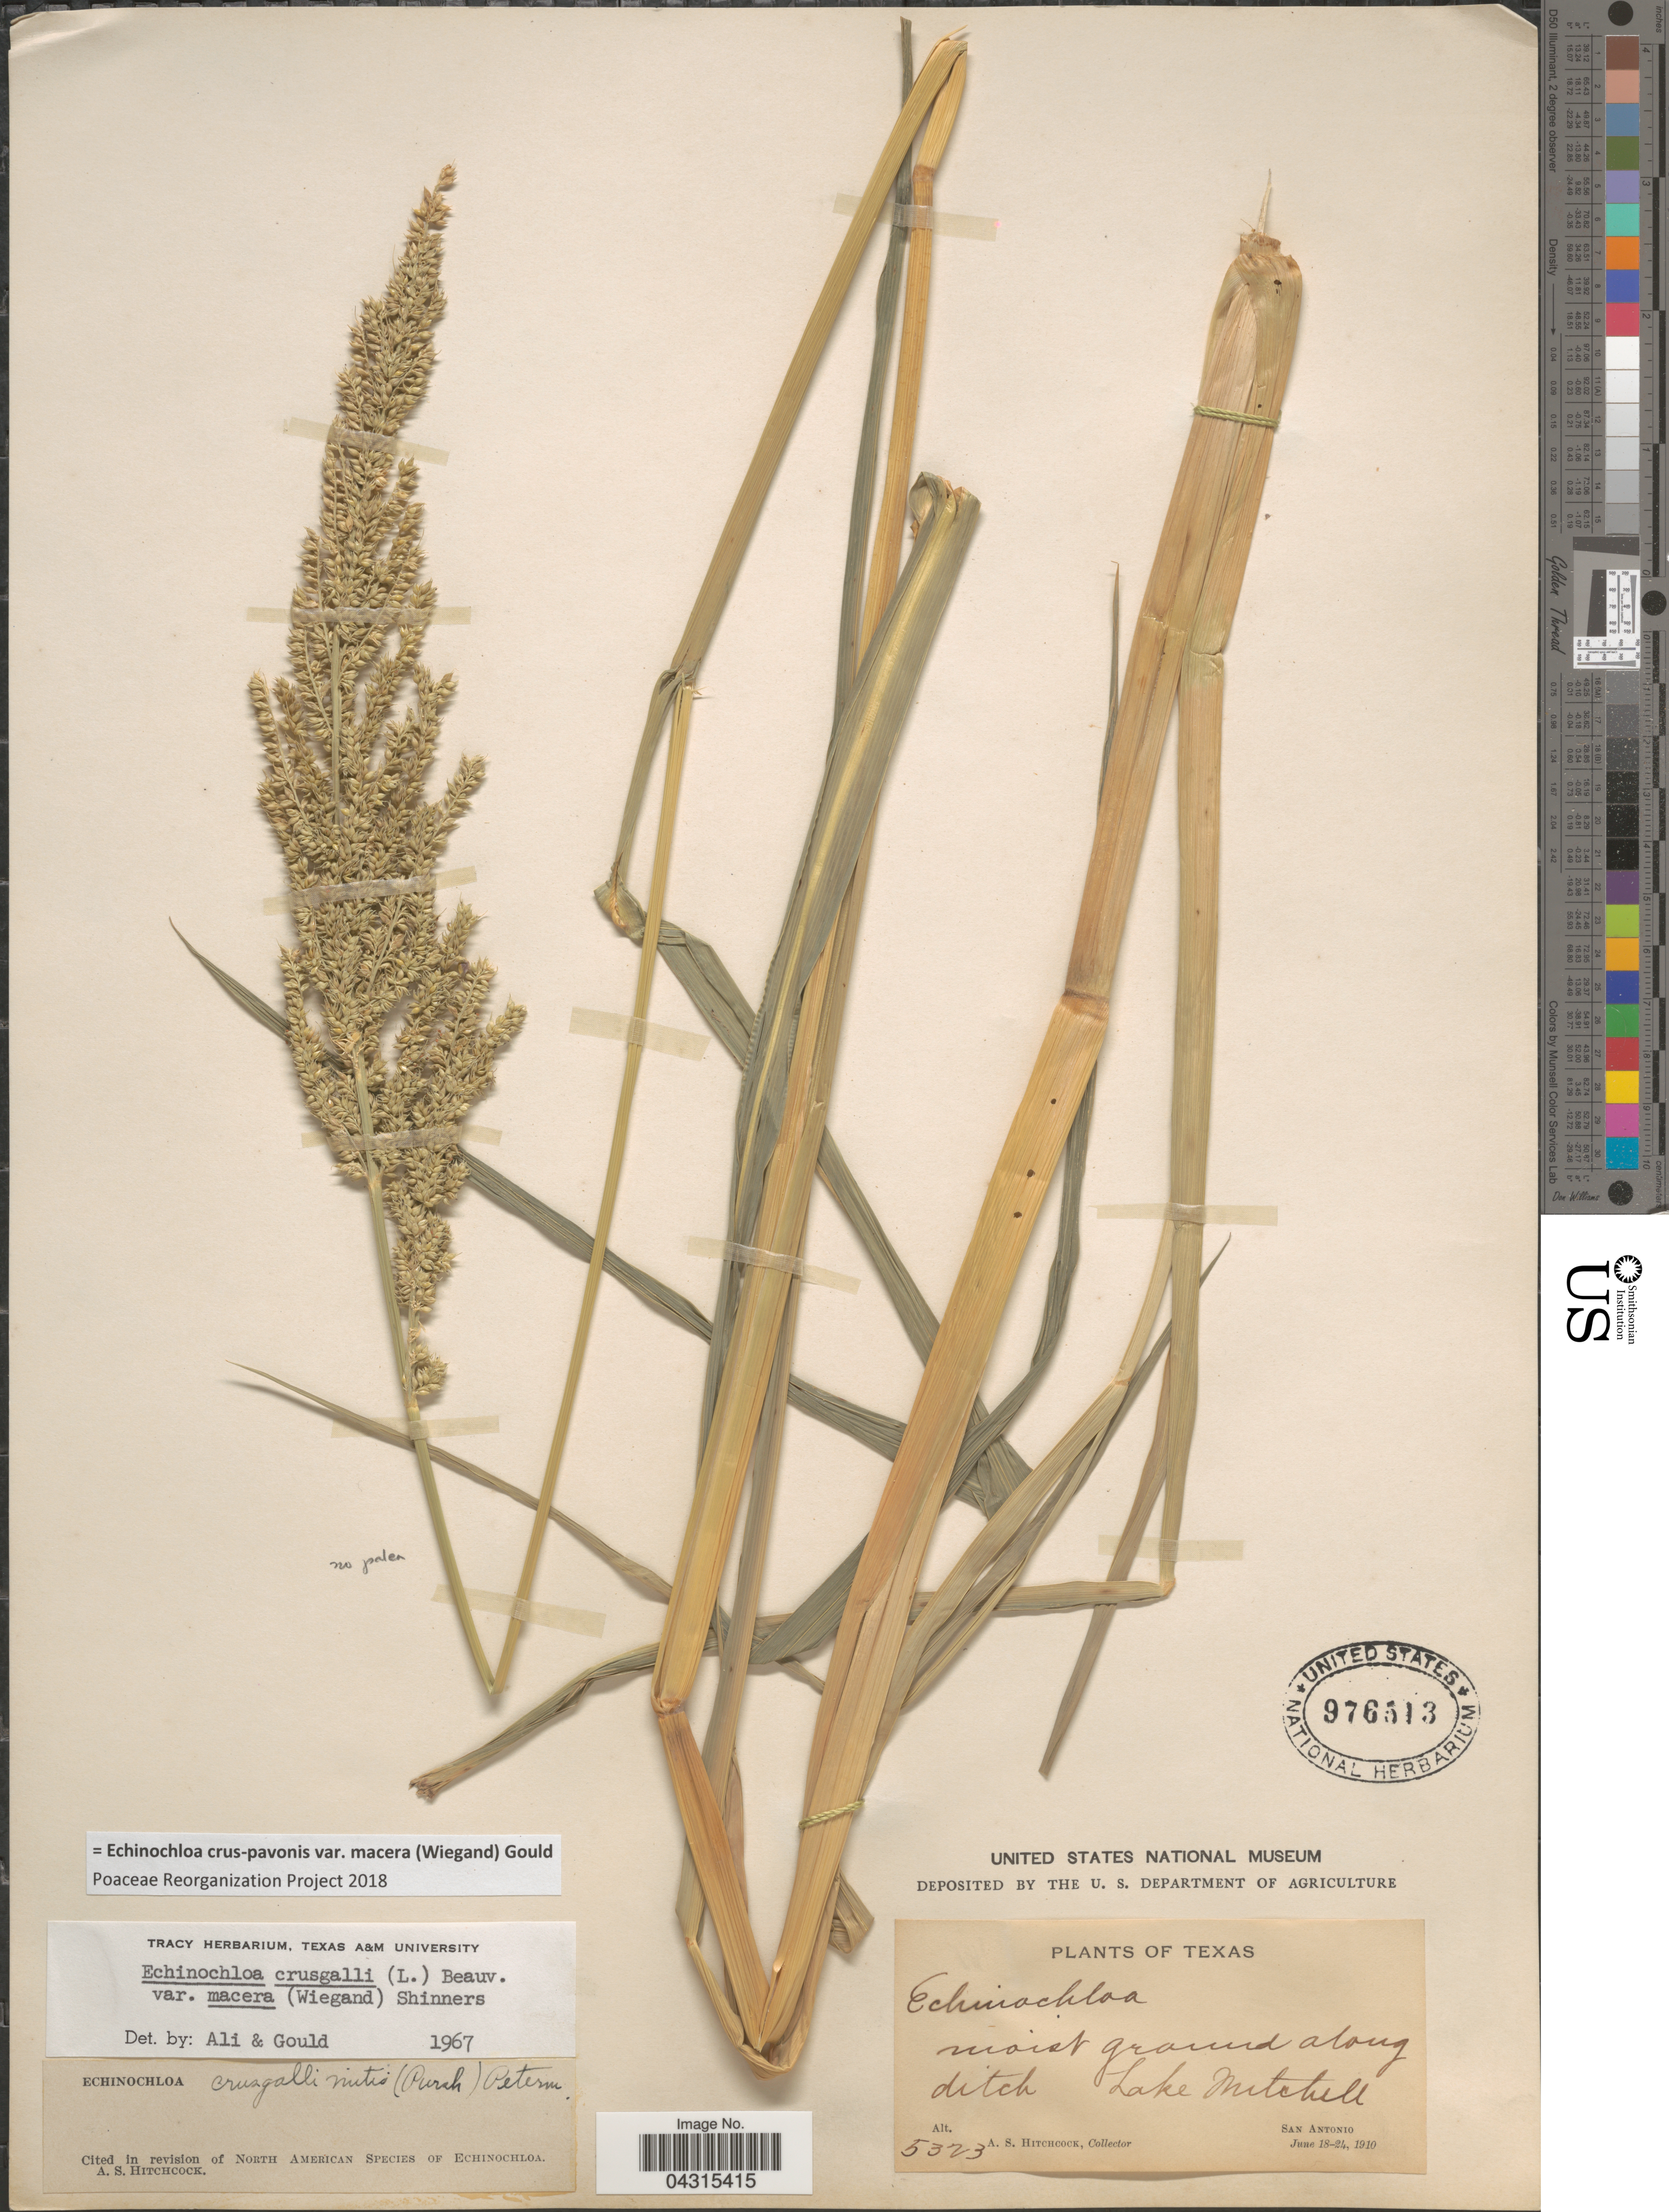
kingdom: Plantae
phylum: Tracheophyta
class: Liliopsida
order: Poales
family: Poaceae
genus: Echinochloa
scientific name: Echinochloa crus-pavonis var. macera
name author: (Wiegand) Gould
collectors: A. S. Hitchcock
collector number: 5323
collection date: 1910-06-18/1910-06-24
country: United States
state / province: Texas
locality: Moist ground along ditch. Lake Mitchell. San Antonio.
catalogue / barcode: US 976513